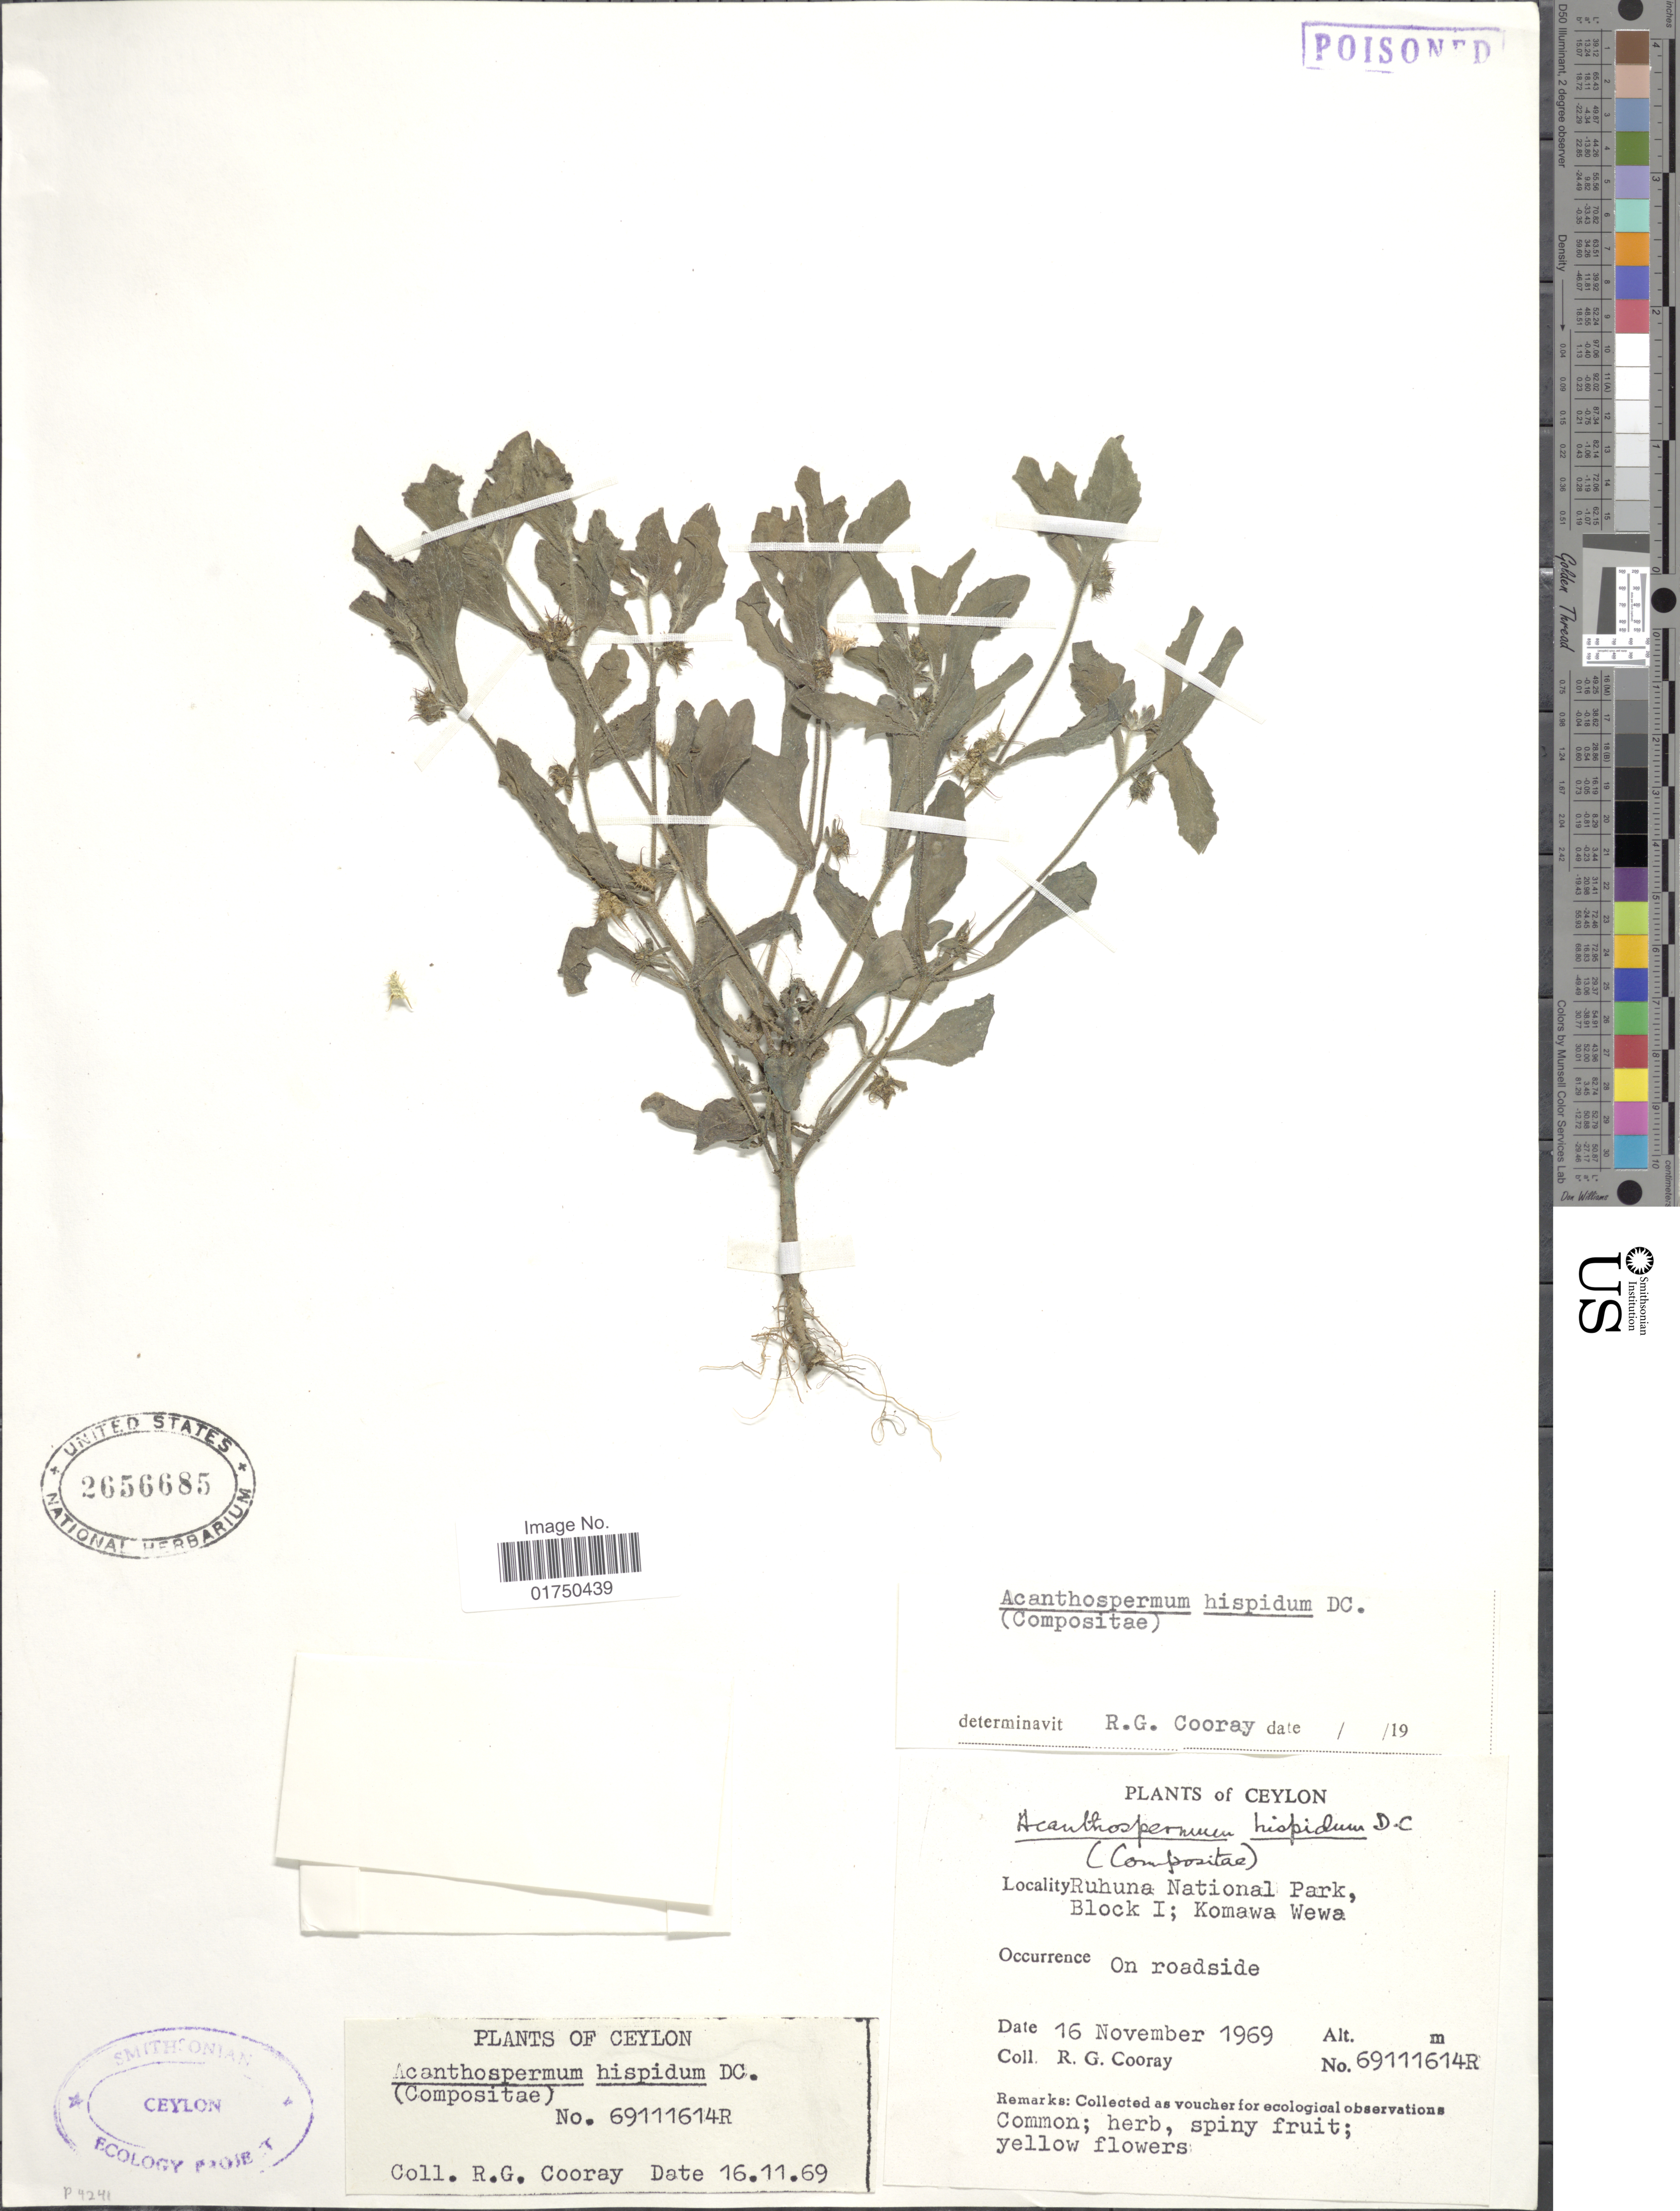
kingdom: Plantae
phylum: Tracheophyta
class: Magnoliopsida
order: Asterales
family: Asteraceae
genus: Acanthospermum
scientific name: Acanthospermum hispidum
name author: DC.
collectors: R. Cooray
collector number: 69111614R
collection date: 1969-11-16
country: Sri Lanka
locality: Ceylon. Ruhuna National Park, Block I; Komawa Wewa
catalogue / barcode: US 2656685